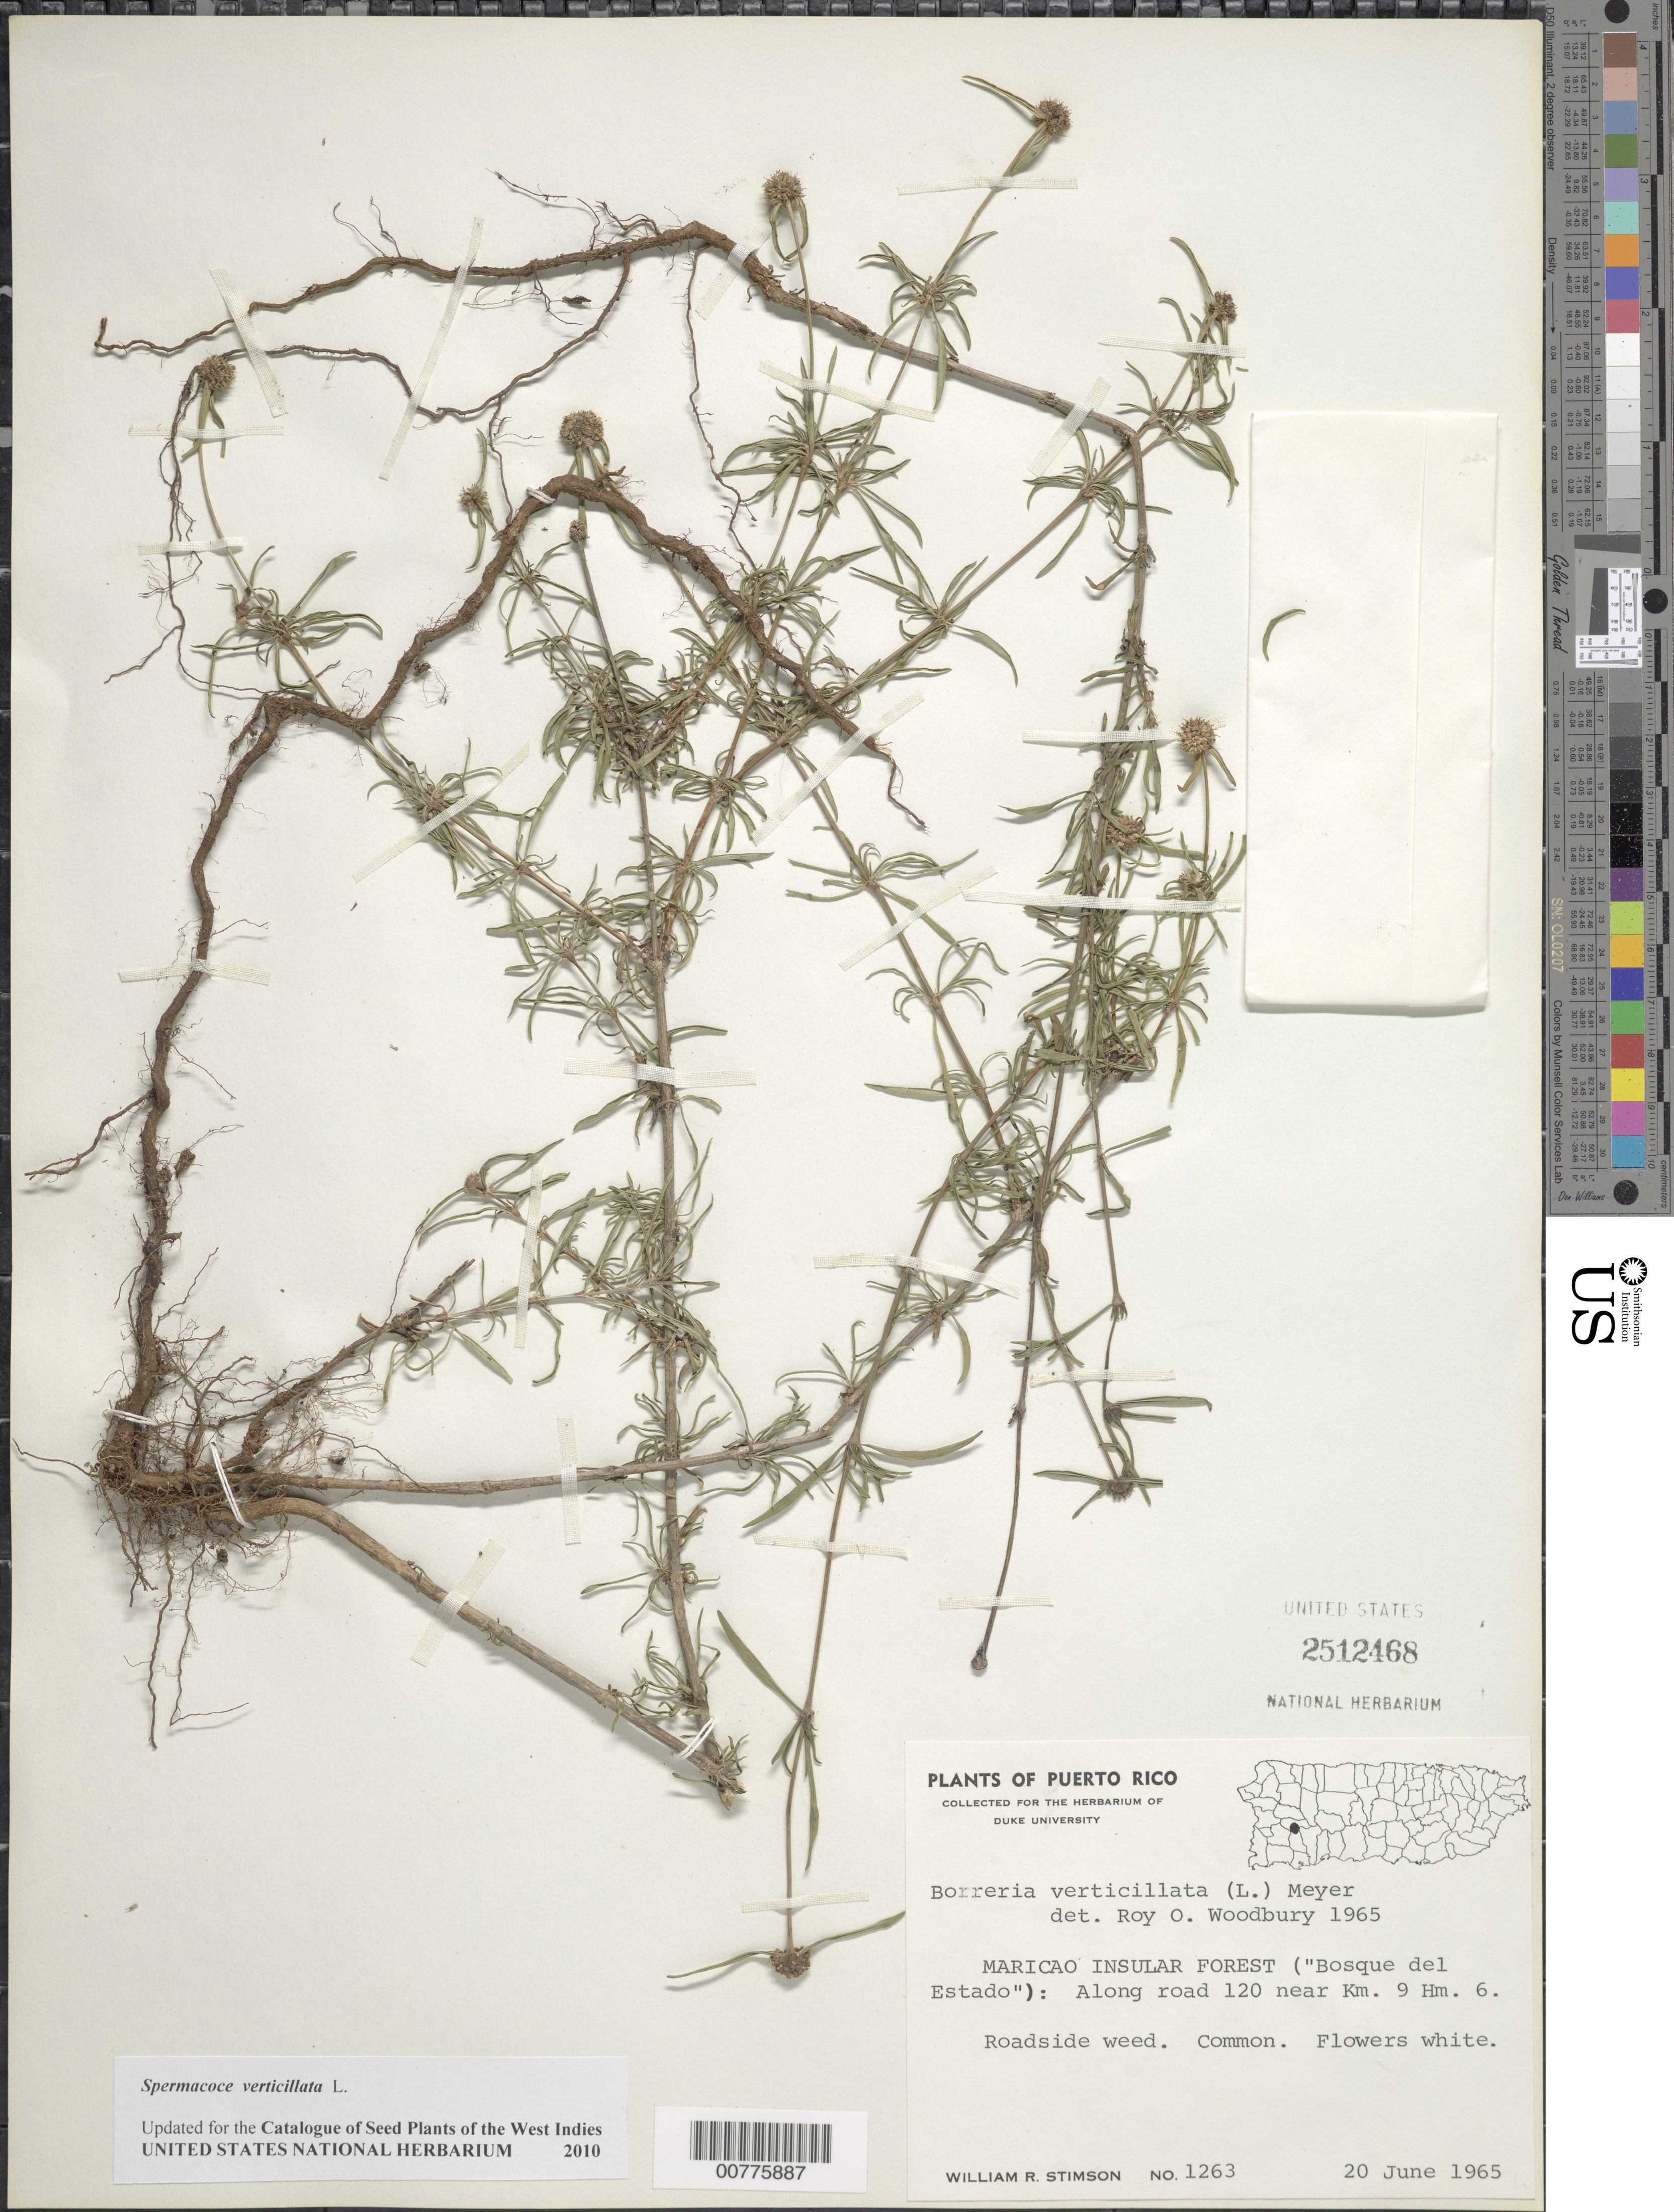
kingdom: Plantae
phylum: Tracheophyta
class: Magnoliopsida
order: Gentianales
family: Rubiaceae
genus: Spermacoce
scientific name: Spermacoce verticillata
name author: L.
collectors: W. R. Stimson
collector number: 1263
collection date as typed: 20 Jun 1965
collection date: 1965-06-20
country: Puerto Rico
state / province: Maricao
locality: Maricao Insular Forest ("Bosque del Estado"): Along road 120 near Km. 9 Hm. 6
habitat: Roadside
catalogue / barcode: US 2512468